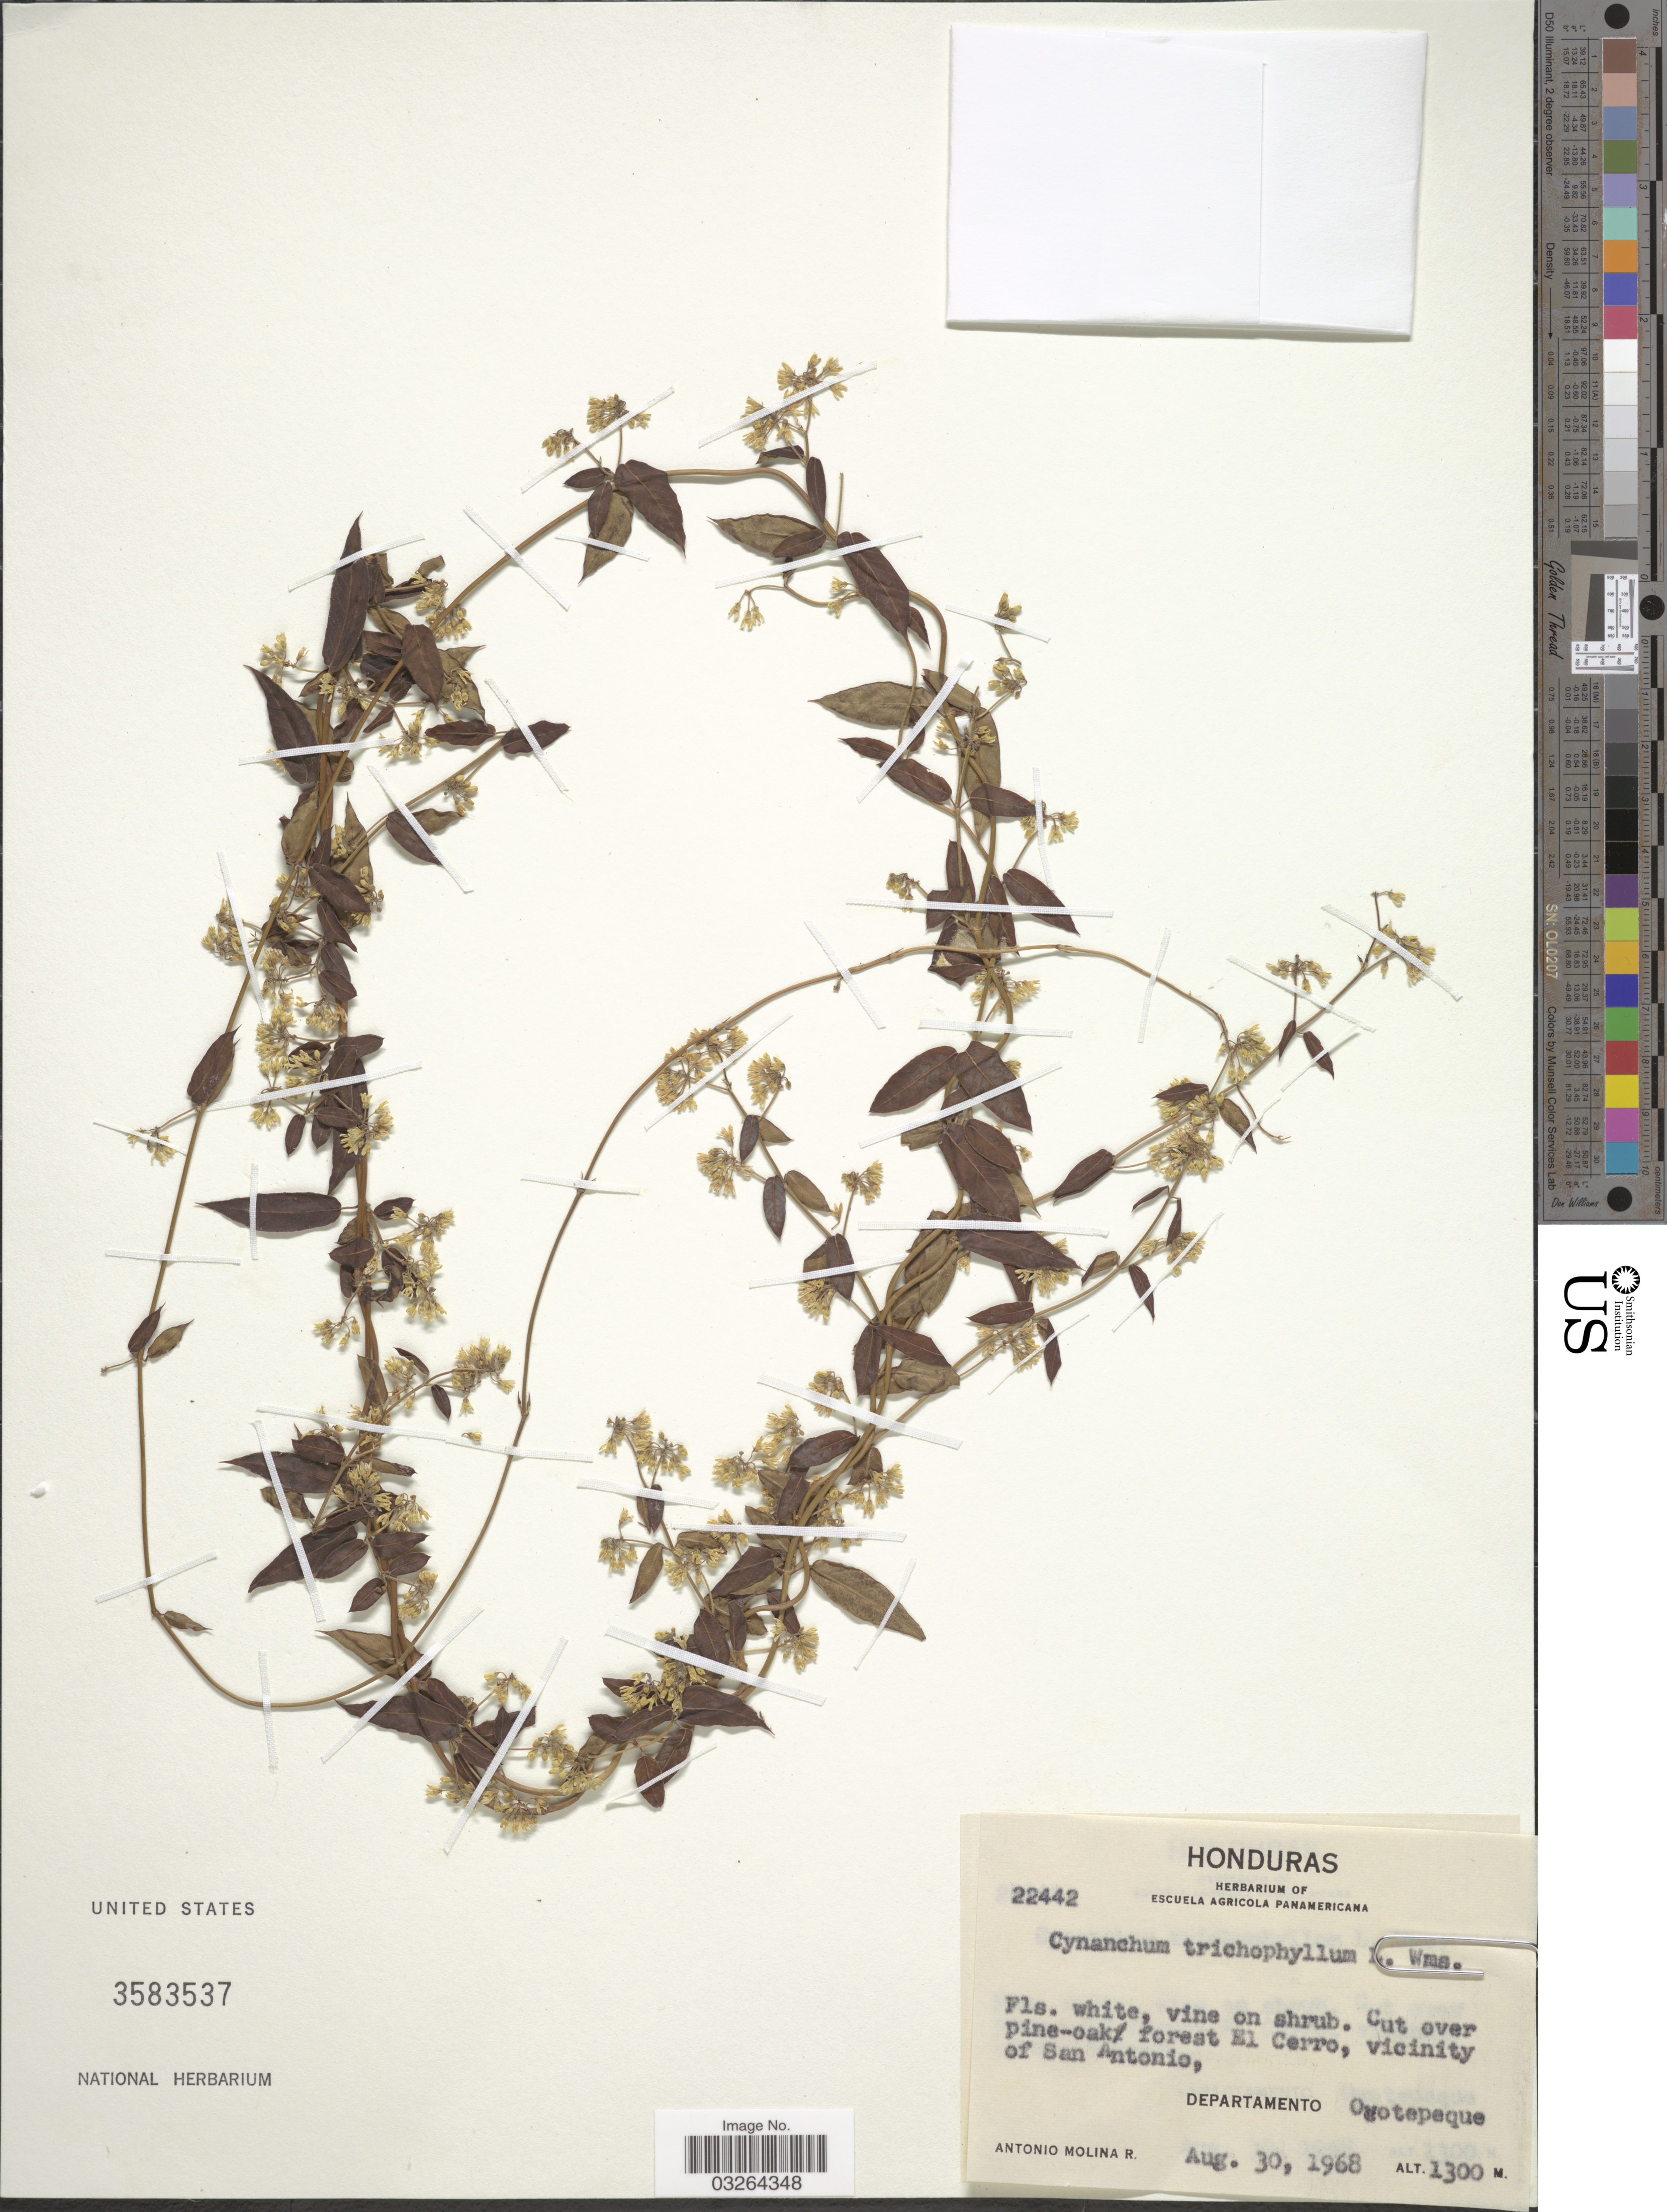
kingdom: Plantae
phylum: Tracheophyta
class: Magnoliopsida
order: Gentianales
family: Apocynaceae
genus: Cynanchum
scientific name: Cynanchum trichophyllum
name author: L.O. Williams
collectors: A. Molina R.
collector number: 22442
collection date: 1968-08-30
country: Honduras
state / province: Ocotepeque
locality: Cut over pine-oak forest El Cerro, vicinity of San Antonio, Departamento Ocotepeque.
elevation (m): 1300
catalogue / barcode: US 3583537